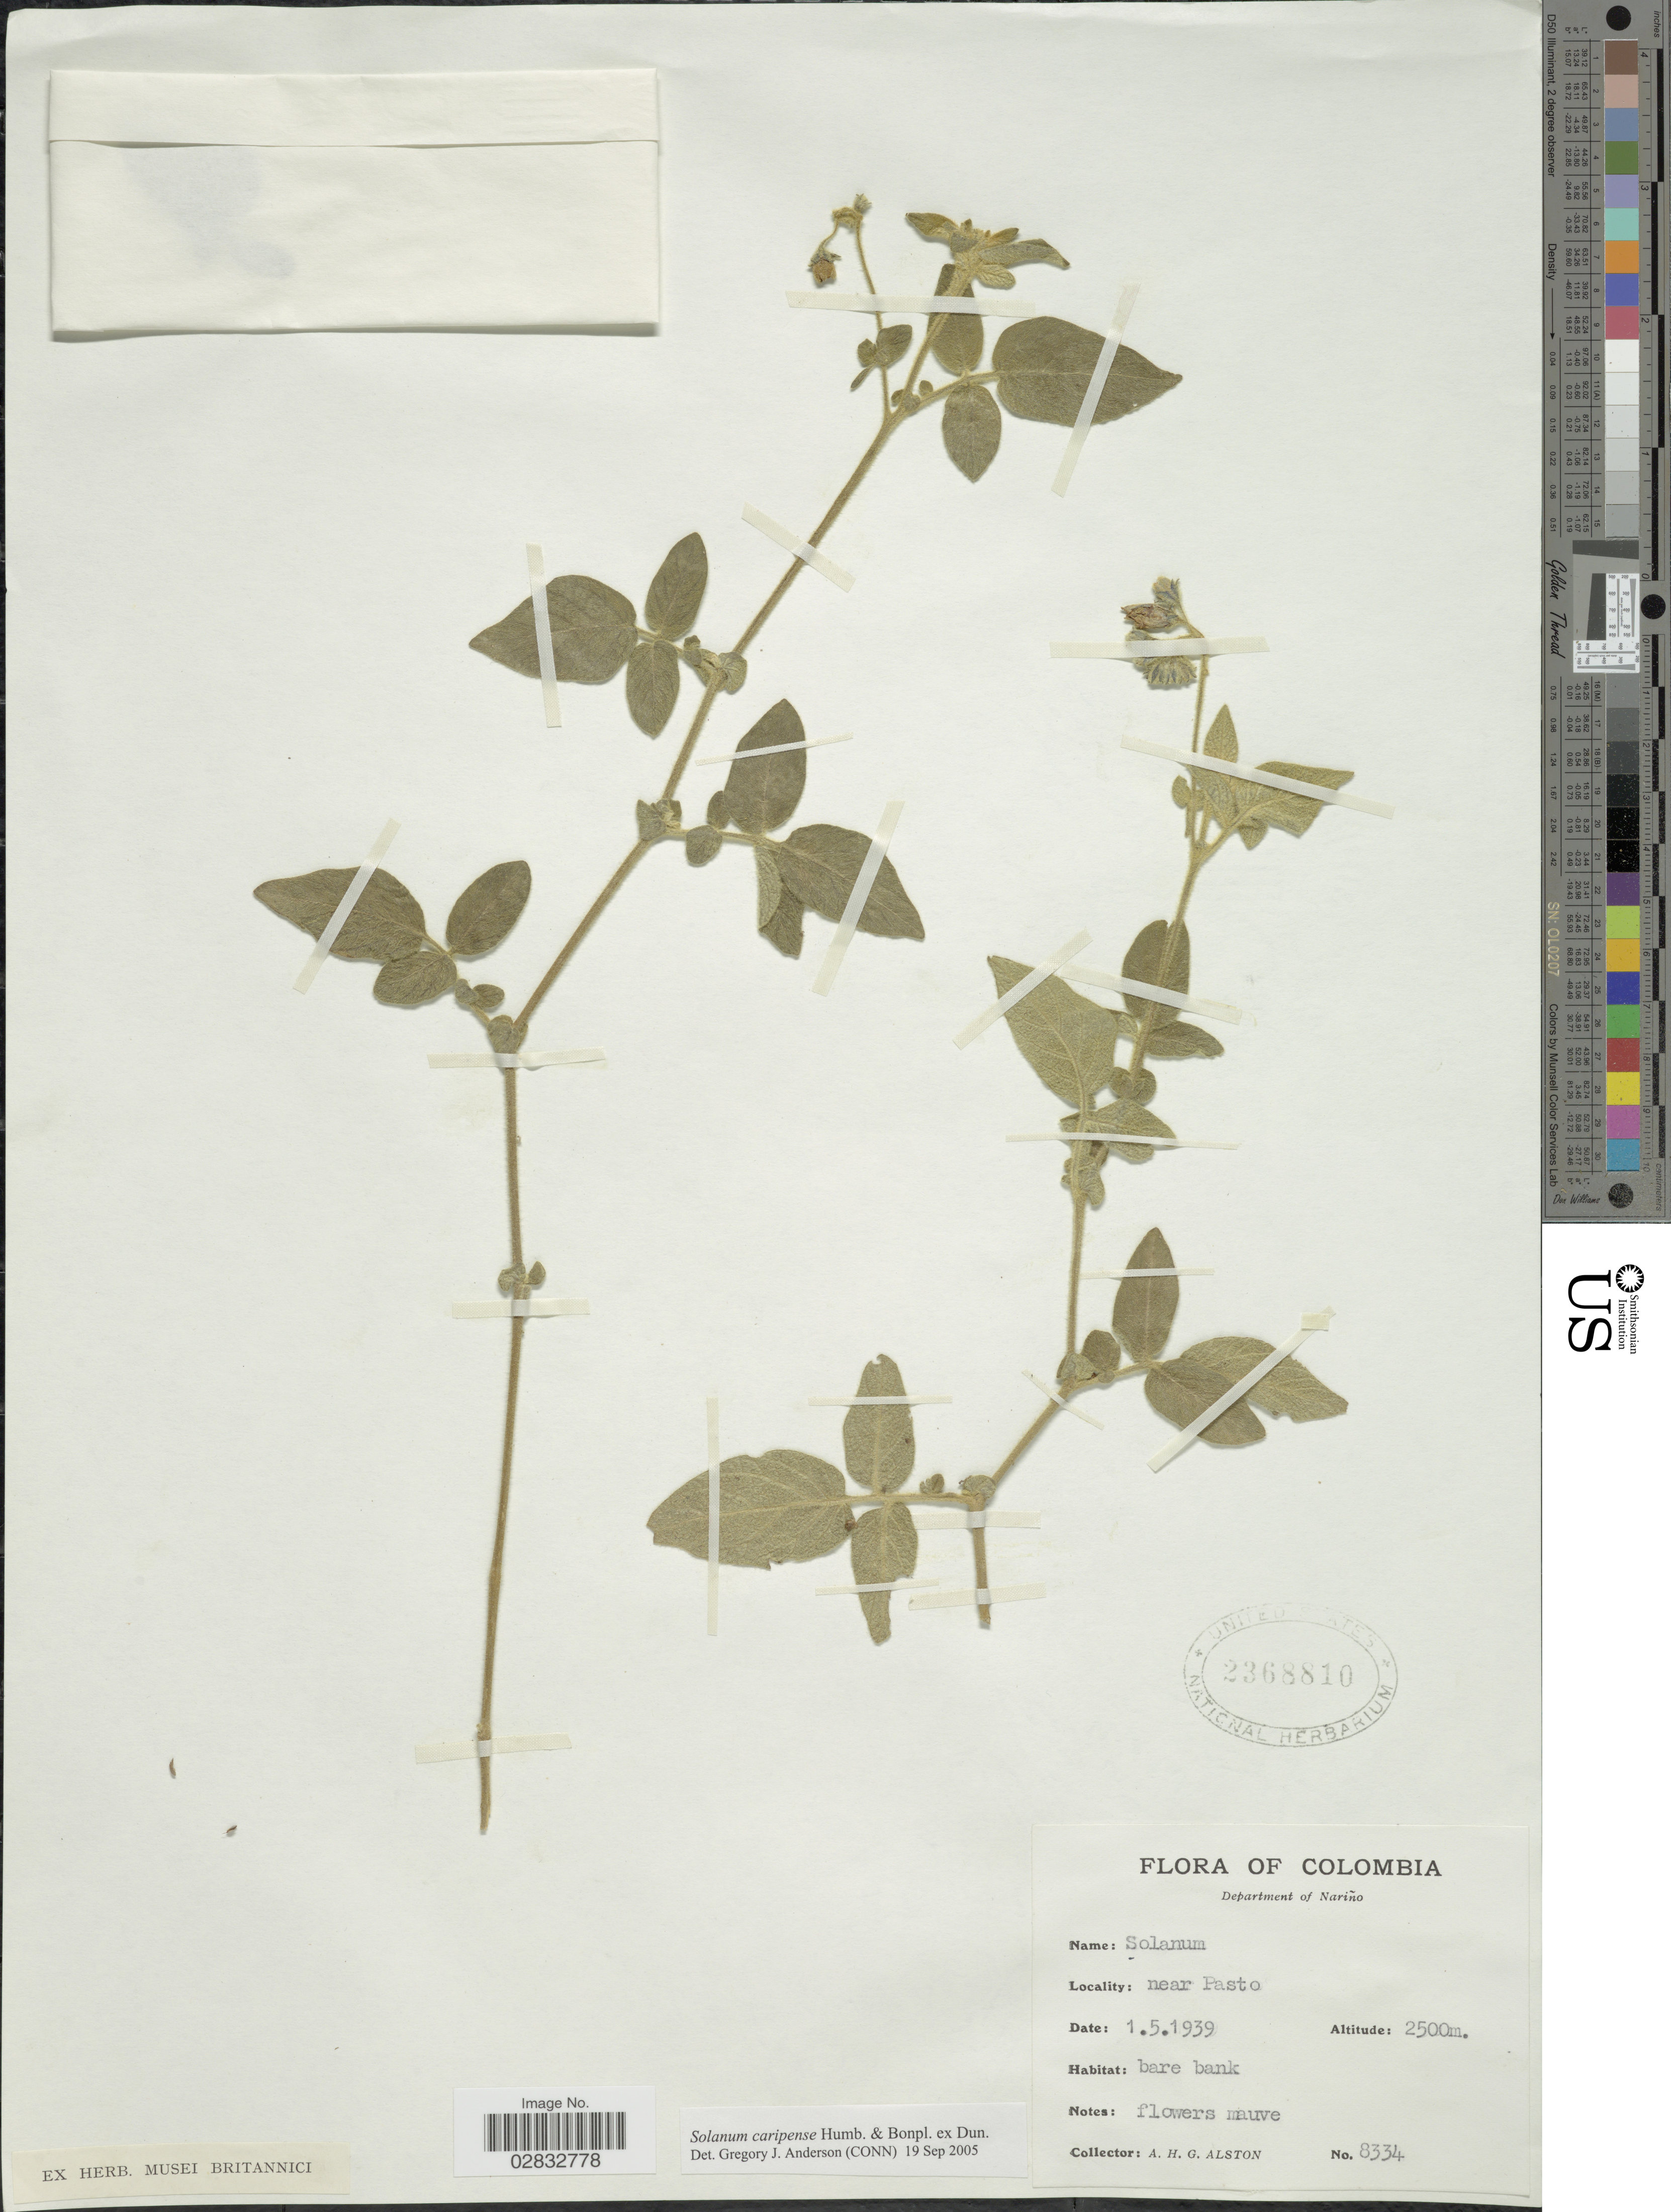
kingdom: Plantae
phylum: Tracheophyta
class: Magnoliopsida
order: Solanales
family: Solanaceae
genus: Solanum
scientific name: Solanum caripense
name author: Humb. & Bonpl. ex Dunal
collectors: A. H. Alston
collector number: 8334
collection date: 1939-05-01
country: Colombia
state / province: Nariño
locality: Department of Nariño, near Pasto.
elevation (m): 2500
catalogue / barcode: US 2368810